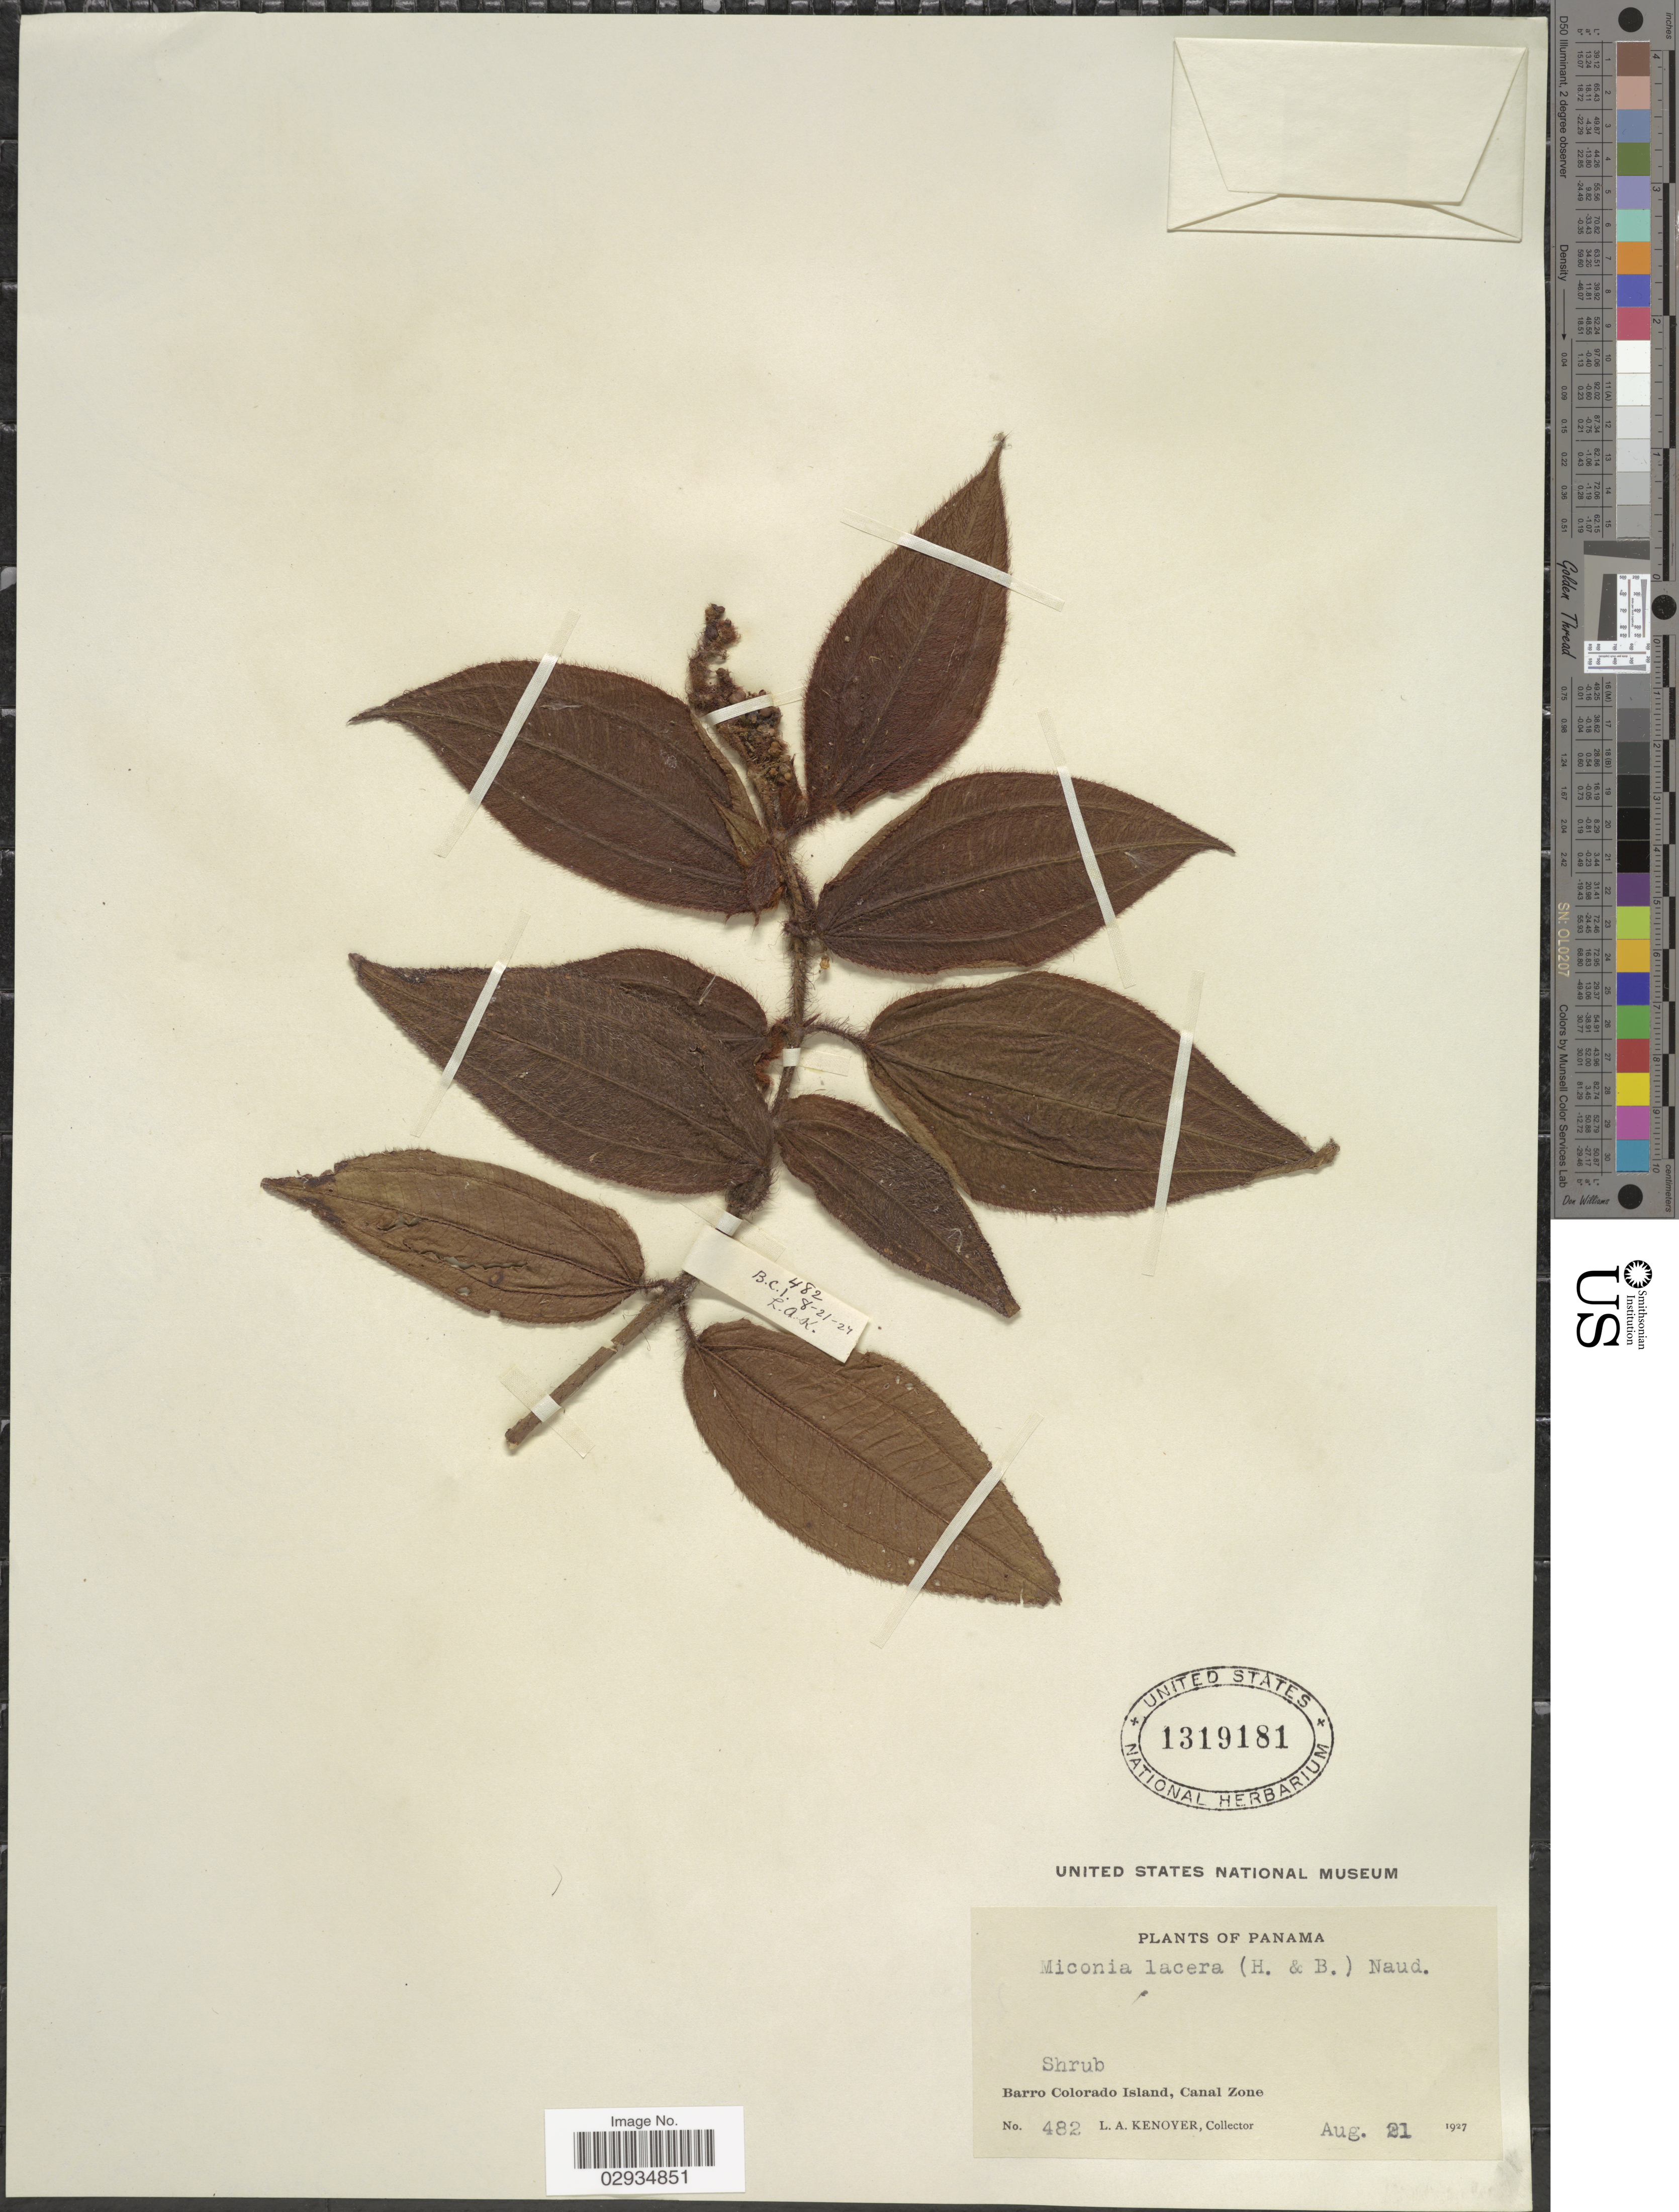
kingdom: Plantae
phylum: Tracheophyta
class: Magnoliopsida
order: Myrtales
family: Melastomataceae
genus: Miconia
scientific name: Miconia lacera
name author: (Bonpl.) Naudin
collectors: L. Kenover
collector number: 482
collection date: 1927-08-21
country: Panama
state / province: Panamá Oeste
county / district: Canal Zone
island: Barro Colorado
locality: Barro Colorado Island, Canal Zone.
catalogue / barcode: US 1319181